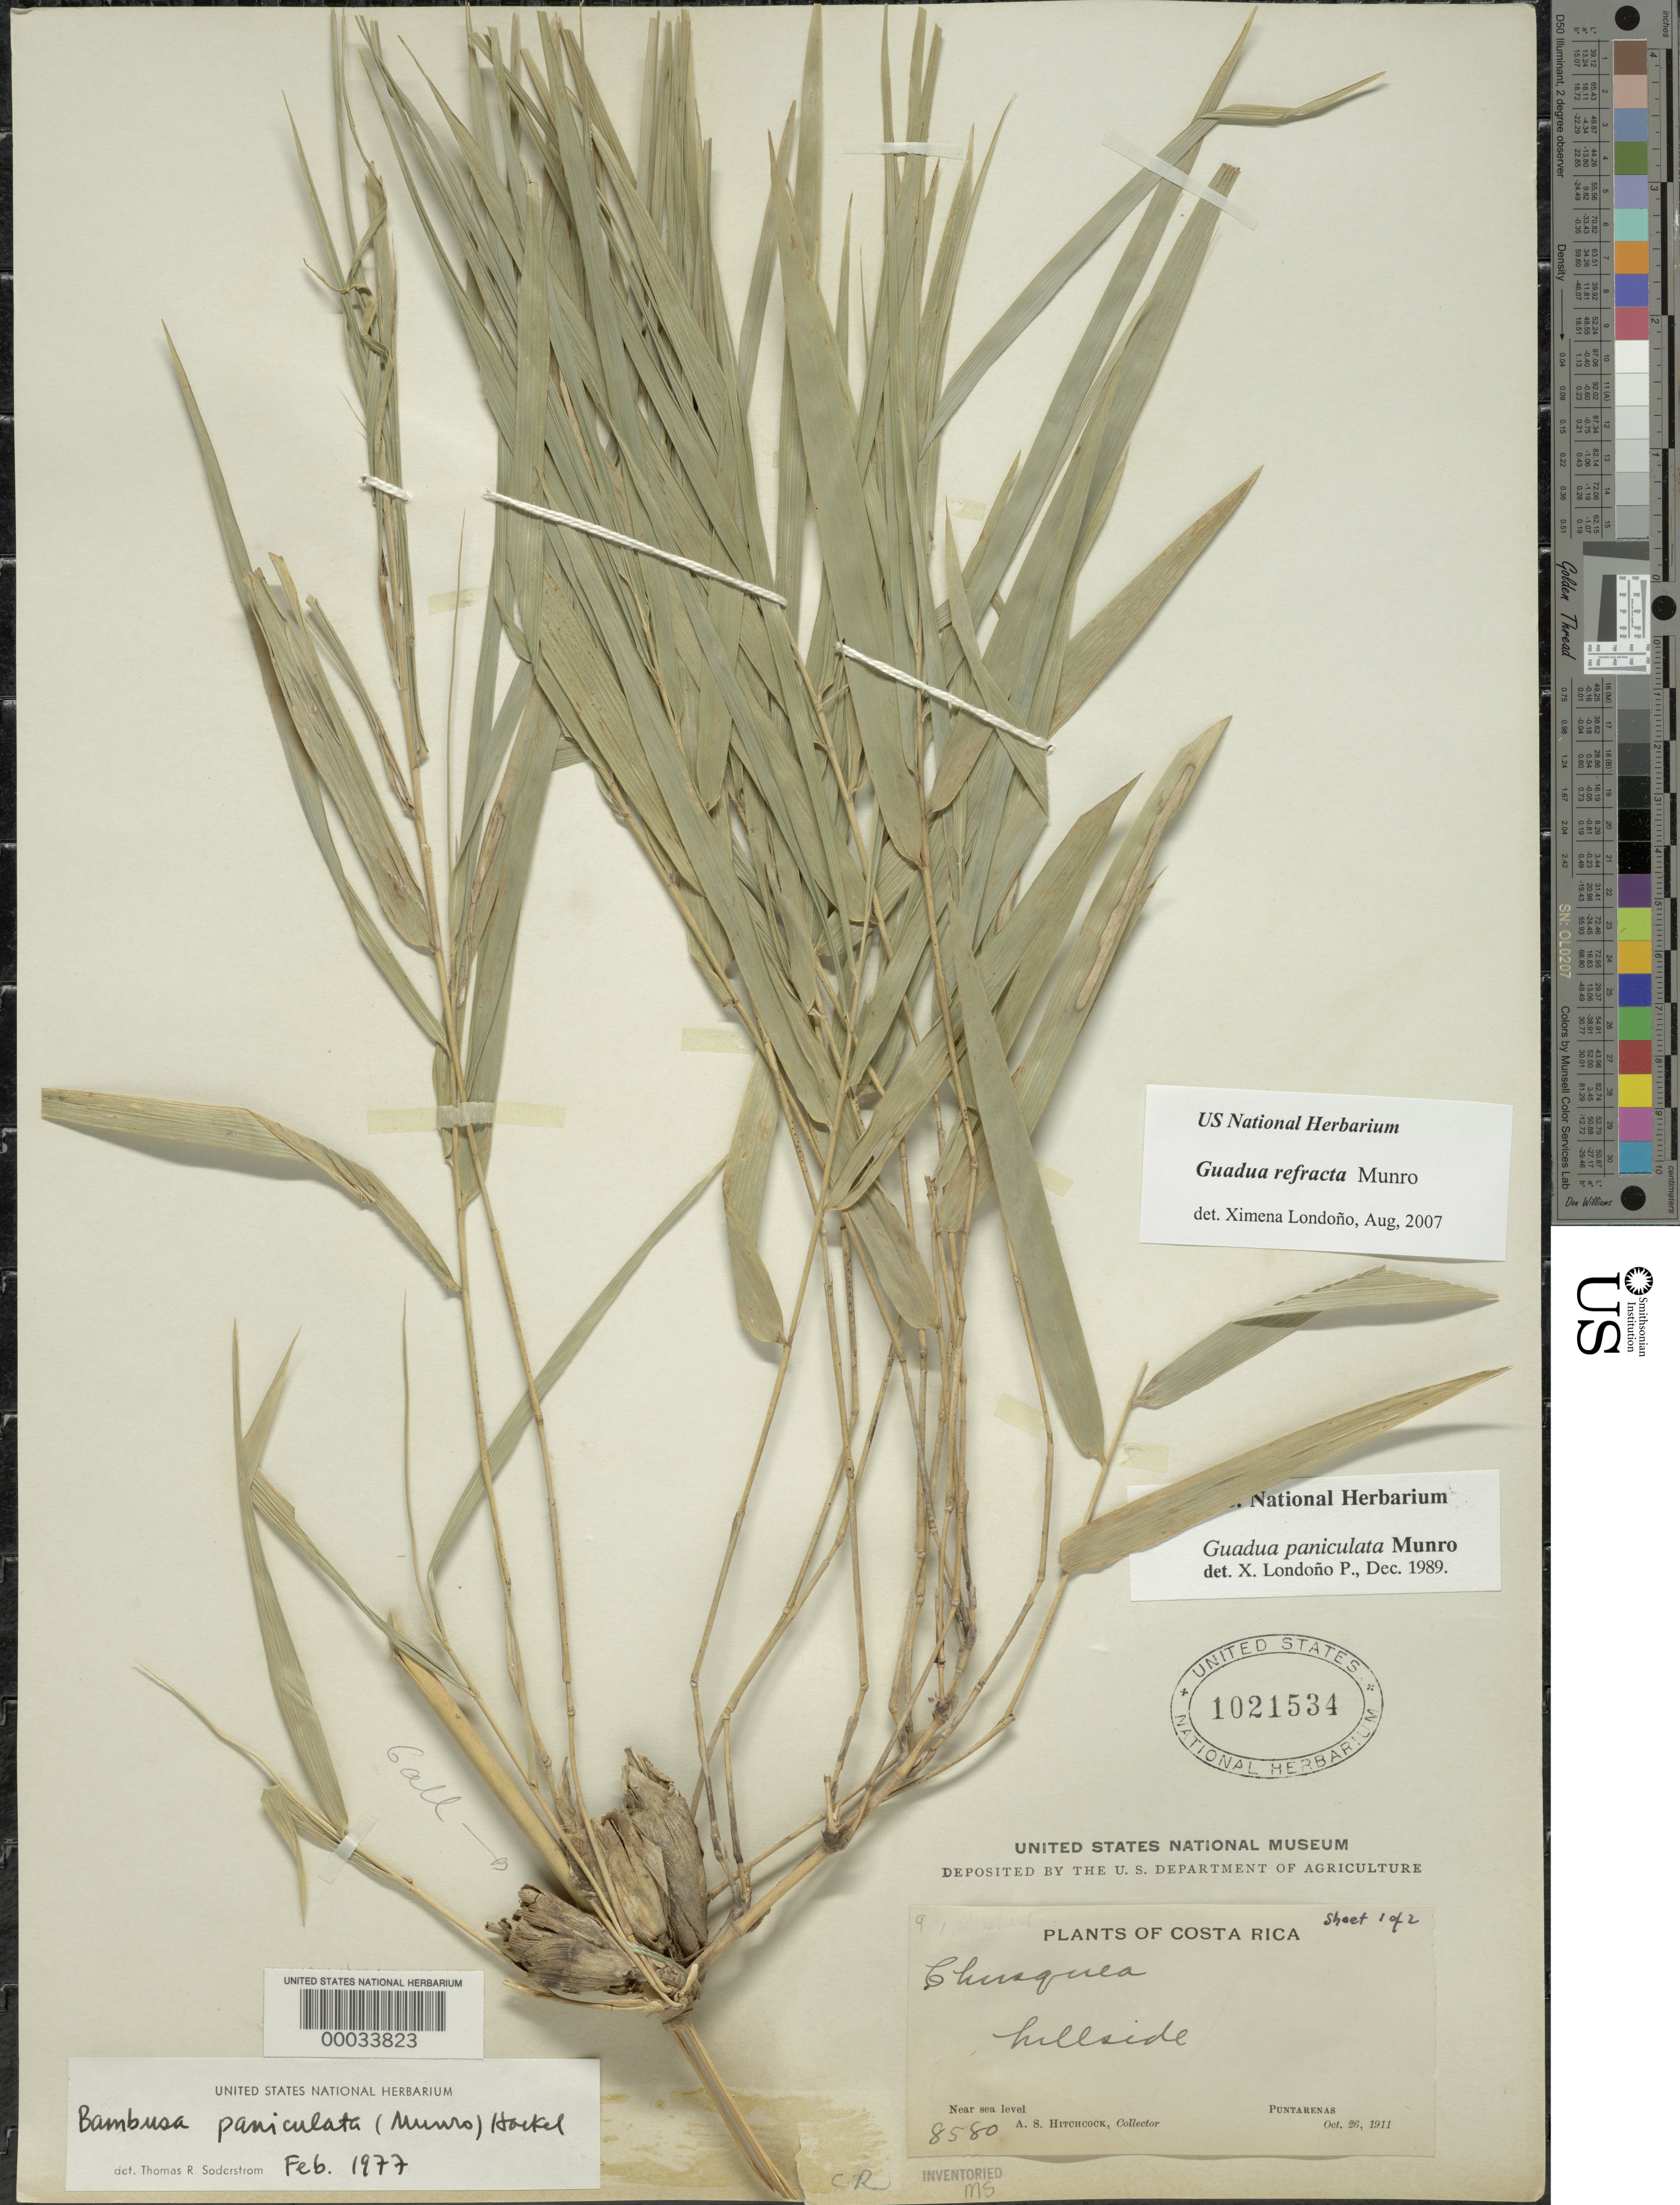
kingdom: Plantae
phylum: Tracheophyta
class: Liliopsida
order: Poales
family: Poaceae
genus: Guadua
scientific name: Guadua paniculata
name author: Munro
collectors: A. S. Hitchcock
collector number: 8580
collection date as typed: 26 Oct 1911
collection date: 1911-10-26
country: Costa Rica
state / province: Puntarenas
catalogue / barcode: US 1021534